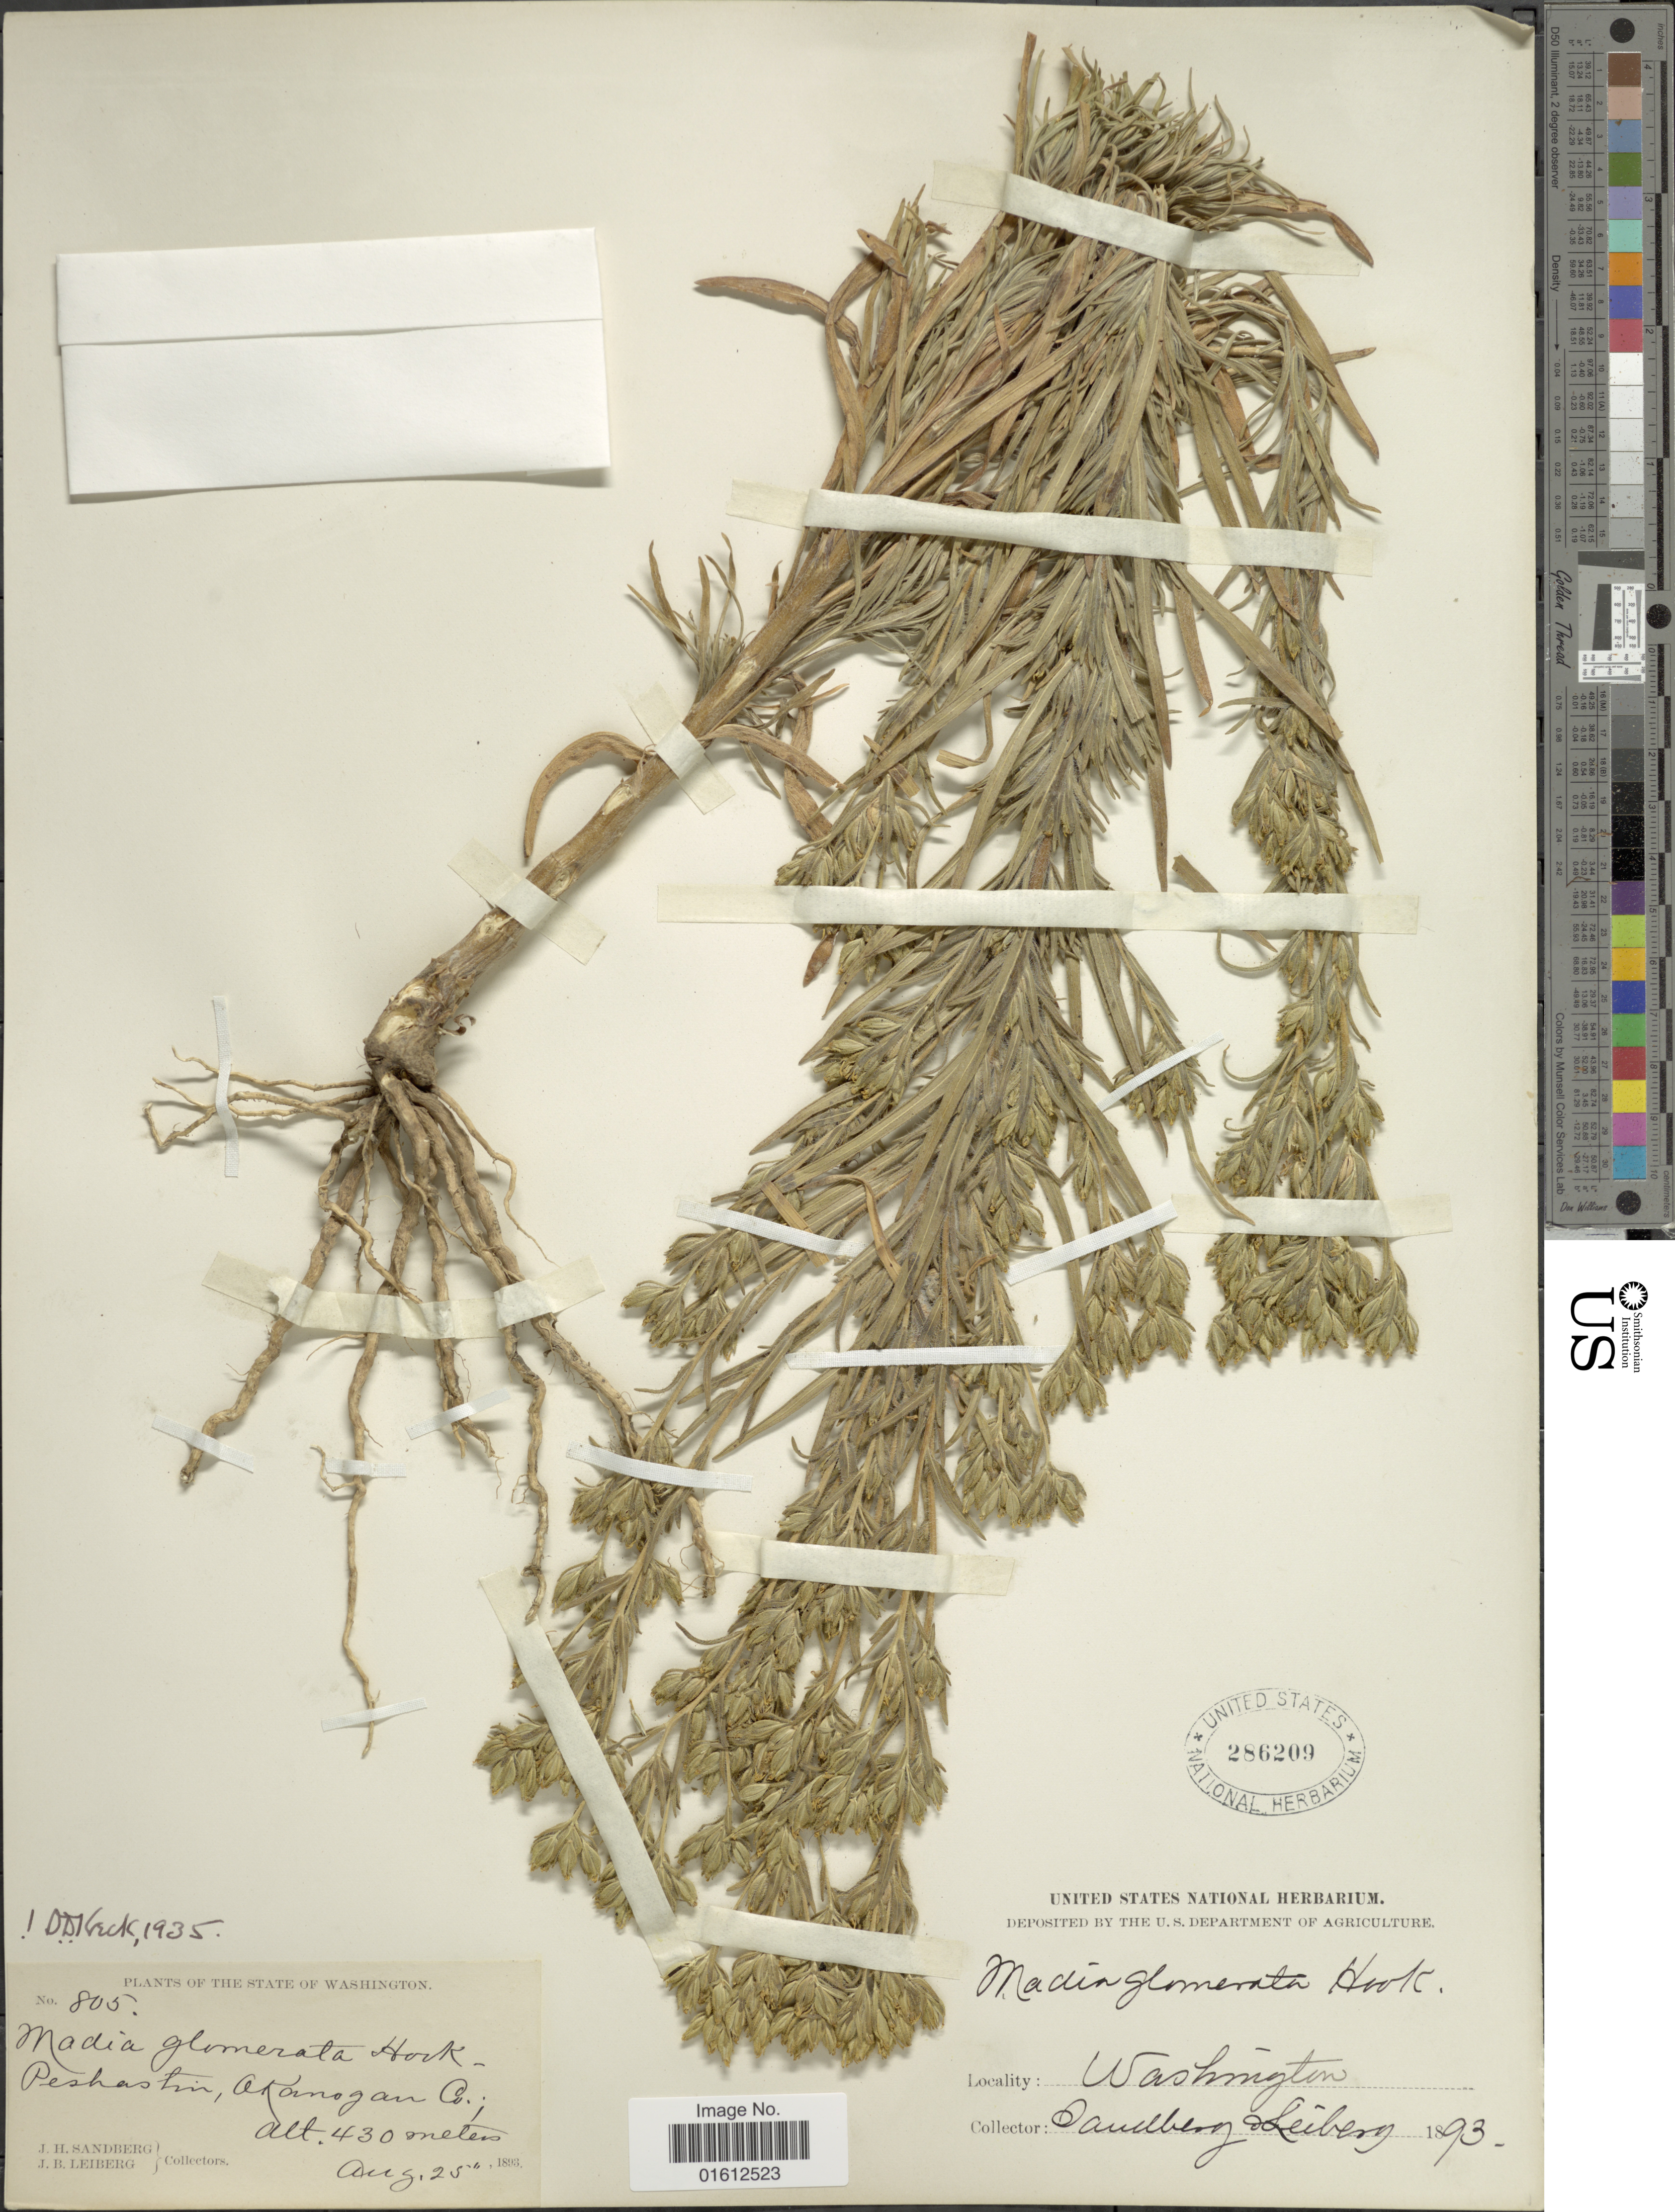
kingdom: Plantae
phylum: Tracheophyta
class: Magnoliopsida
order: Asterales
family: Asteraceae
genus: Madia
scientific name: Madia glomerata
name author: Hook.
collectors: J. H. Sandberg & J. B. Leiberg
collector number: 805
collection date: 1893-08-25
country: United States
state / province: Washington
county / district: Okanogan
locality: Peshastin, Akanogan Co.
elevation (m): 430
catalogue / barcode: US 286209